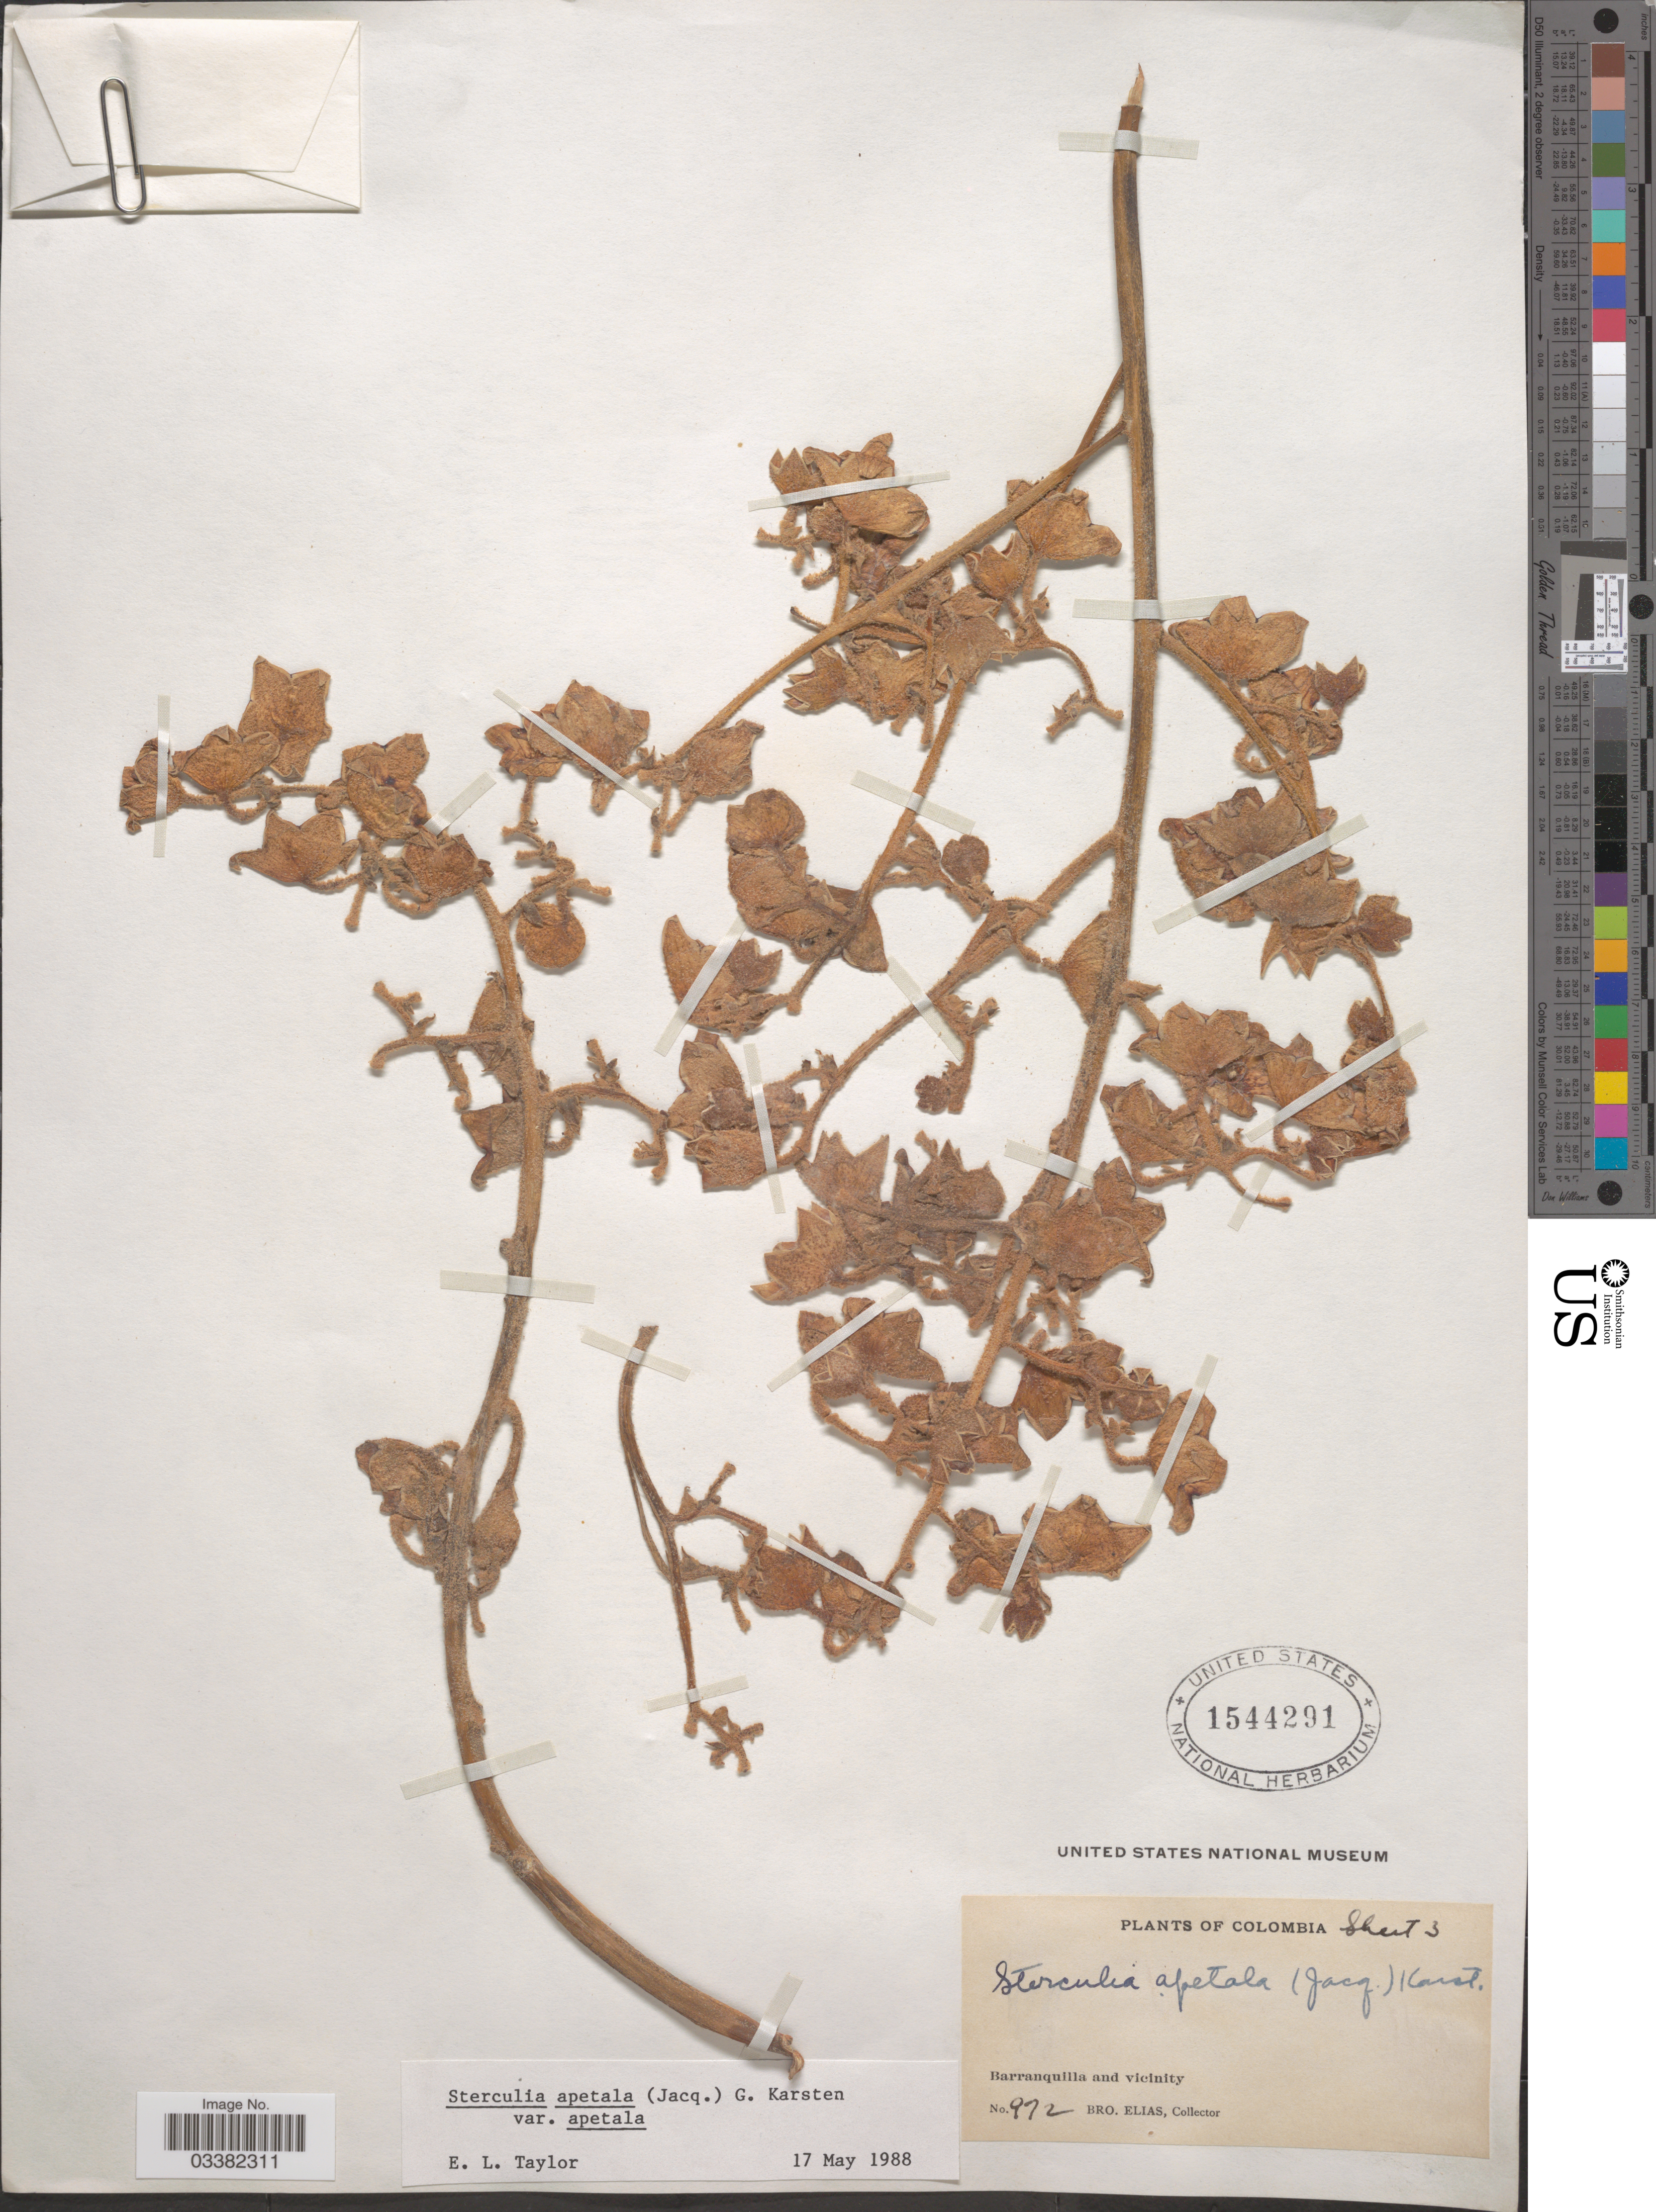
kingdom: Plantae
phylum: Tracheophyta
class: Magnoliopsida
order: Malvales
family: Malvaceae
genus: Sterculia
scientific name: Sterculia apetala var. apetala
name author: (Jacq.) H. Karst.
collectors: Bro. Elias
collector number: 972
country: Colombia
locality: Barranquilla and vicinity.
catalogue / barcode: US 1544291